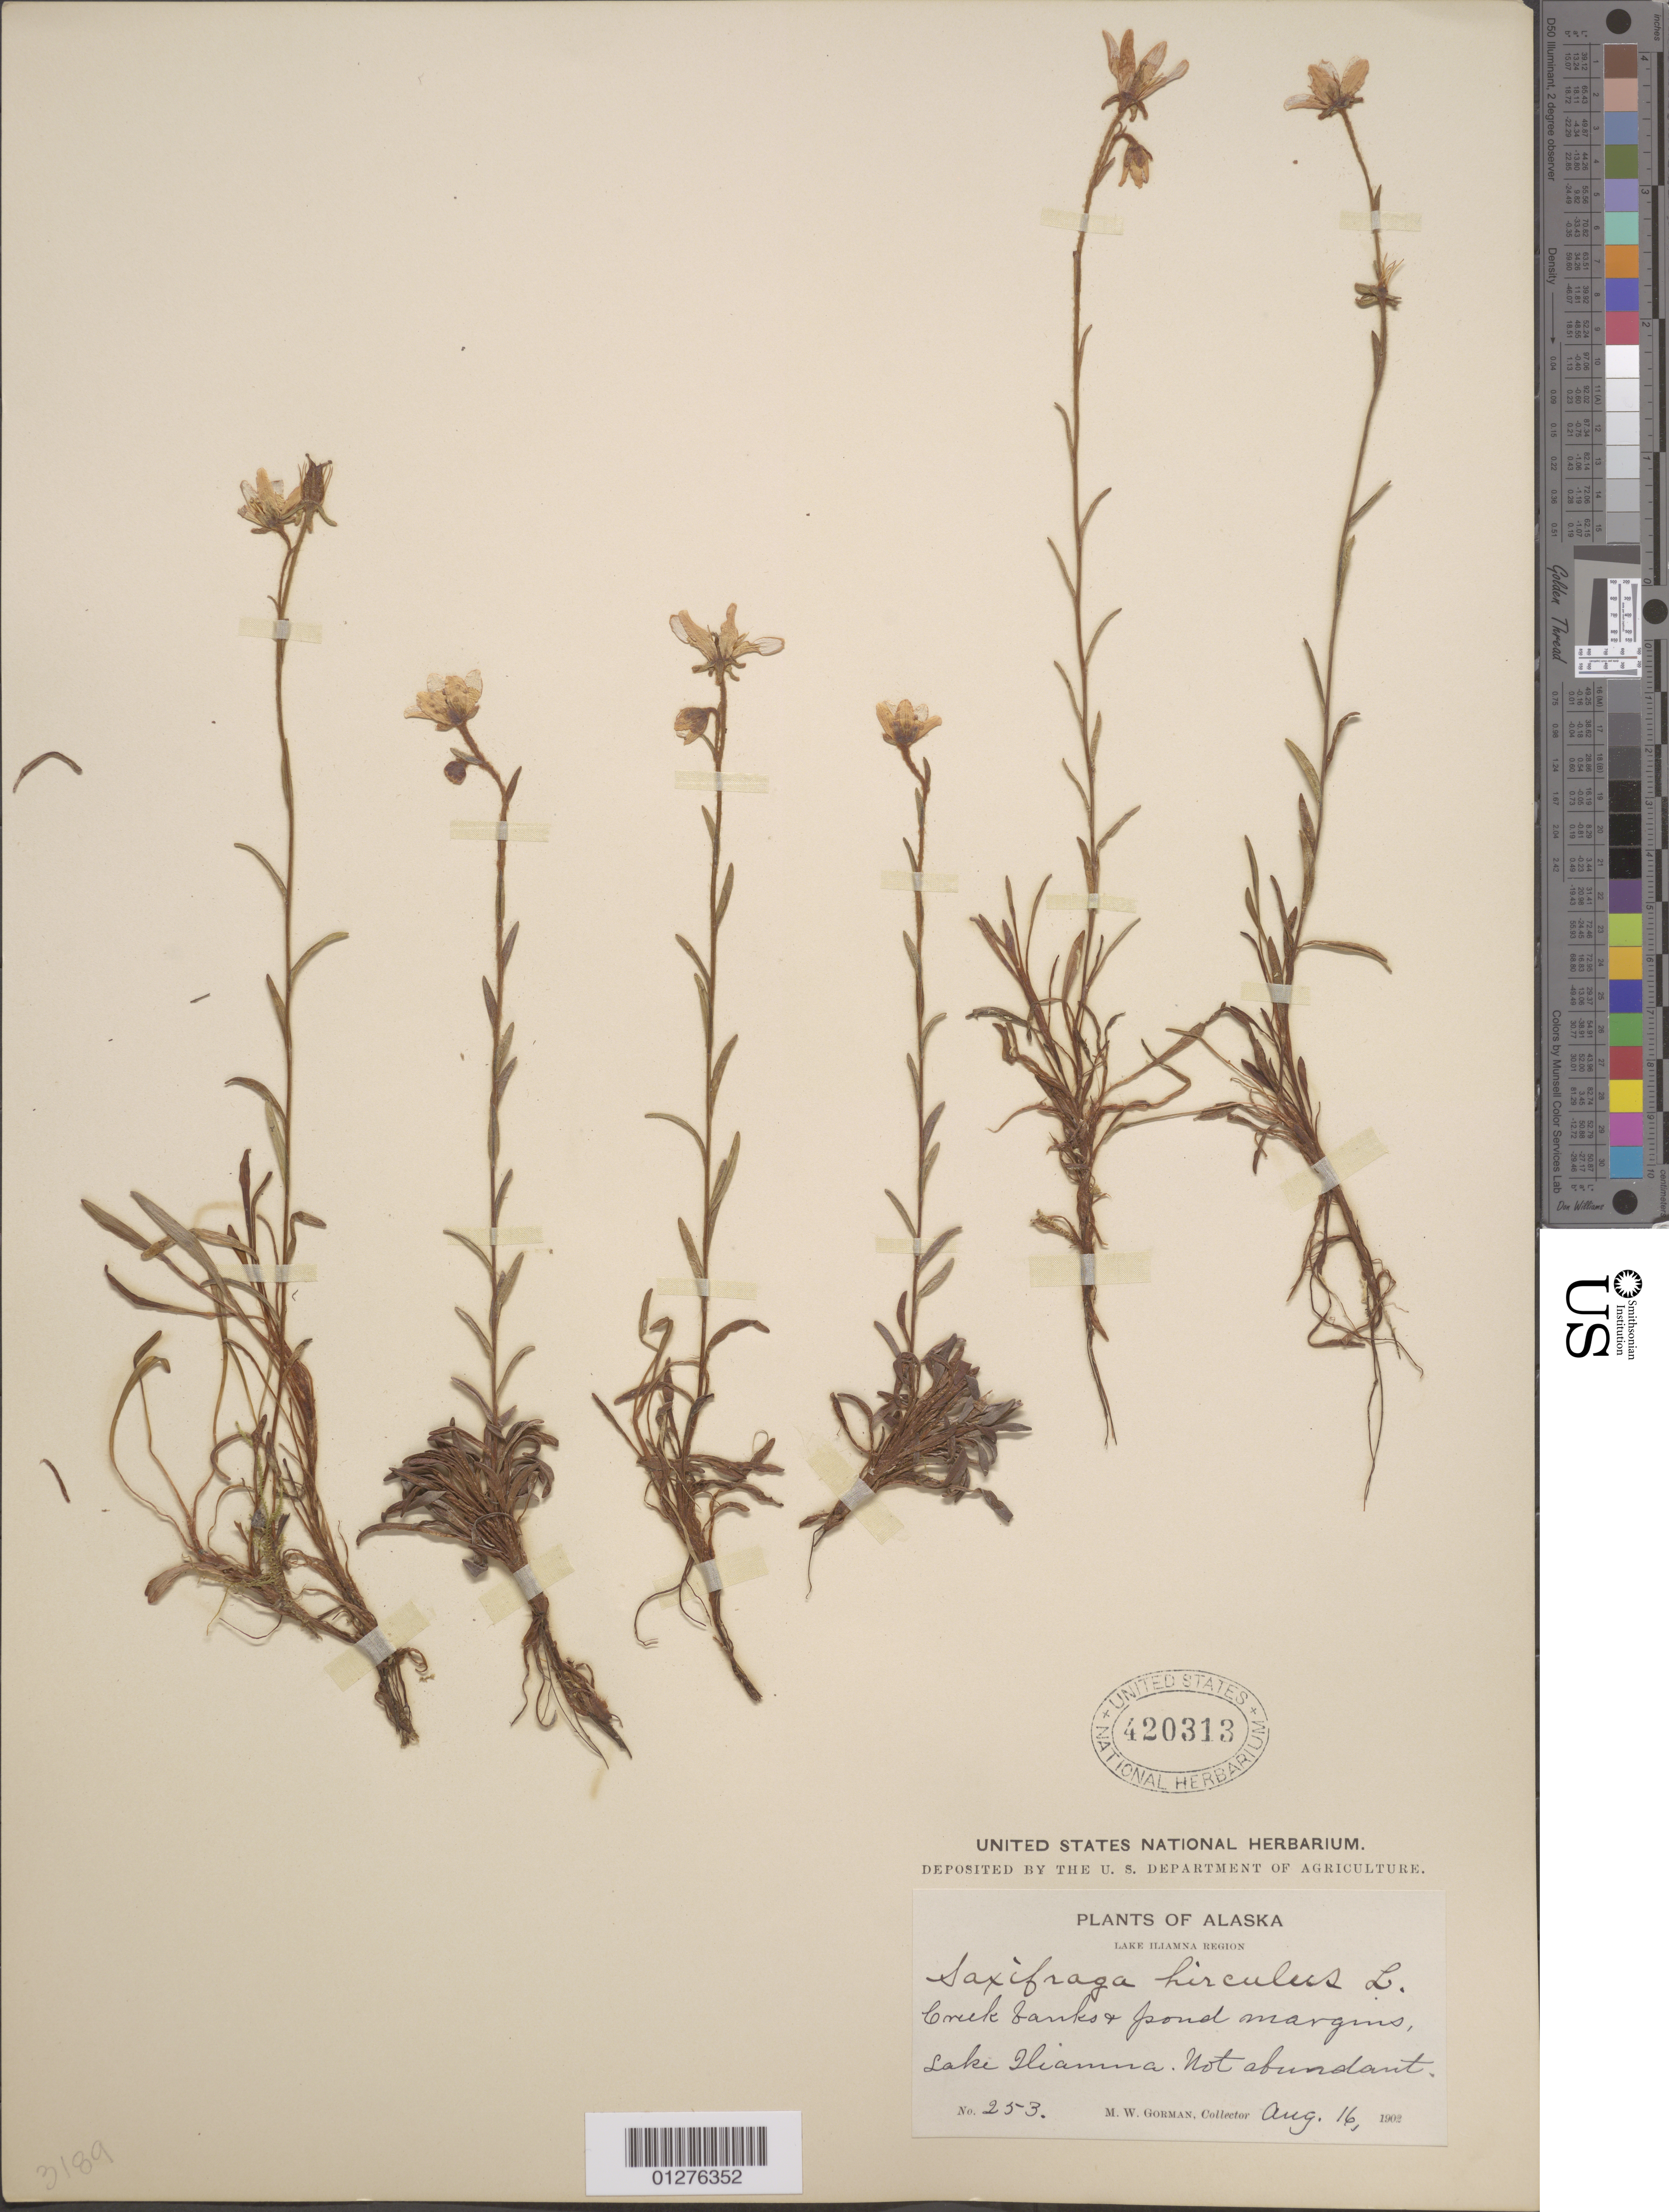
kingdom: Plantae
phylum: Tracheophyta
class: Magnoliopsida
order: Saxifragales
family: Saxifragaceae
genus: Saxifraga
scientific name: Saxifraga hirculus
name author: L.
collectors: M. W. Gorman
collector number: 253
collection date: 1902-08-16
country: United States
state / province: Alaska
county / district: Lake And Peninsula Borough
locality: Lake Iliamna Region.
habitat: Creek banks + margins of pond.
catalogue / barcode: US 420313